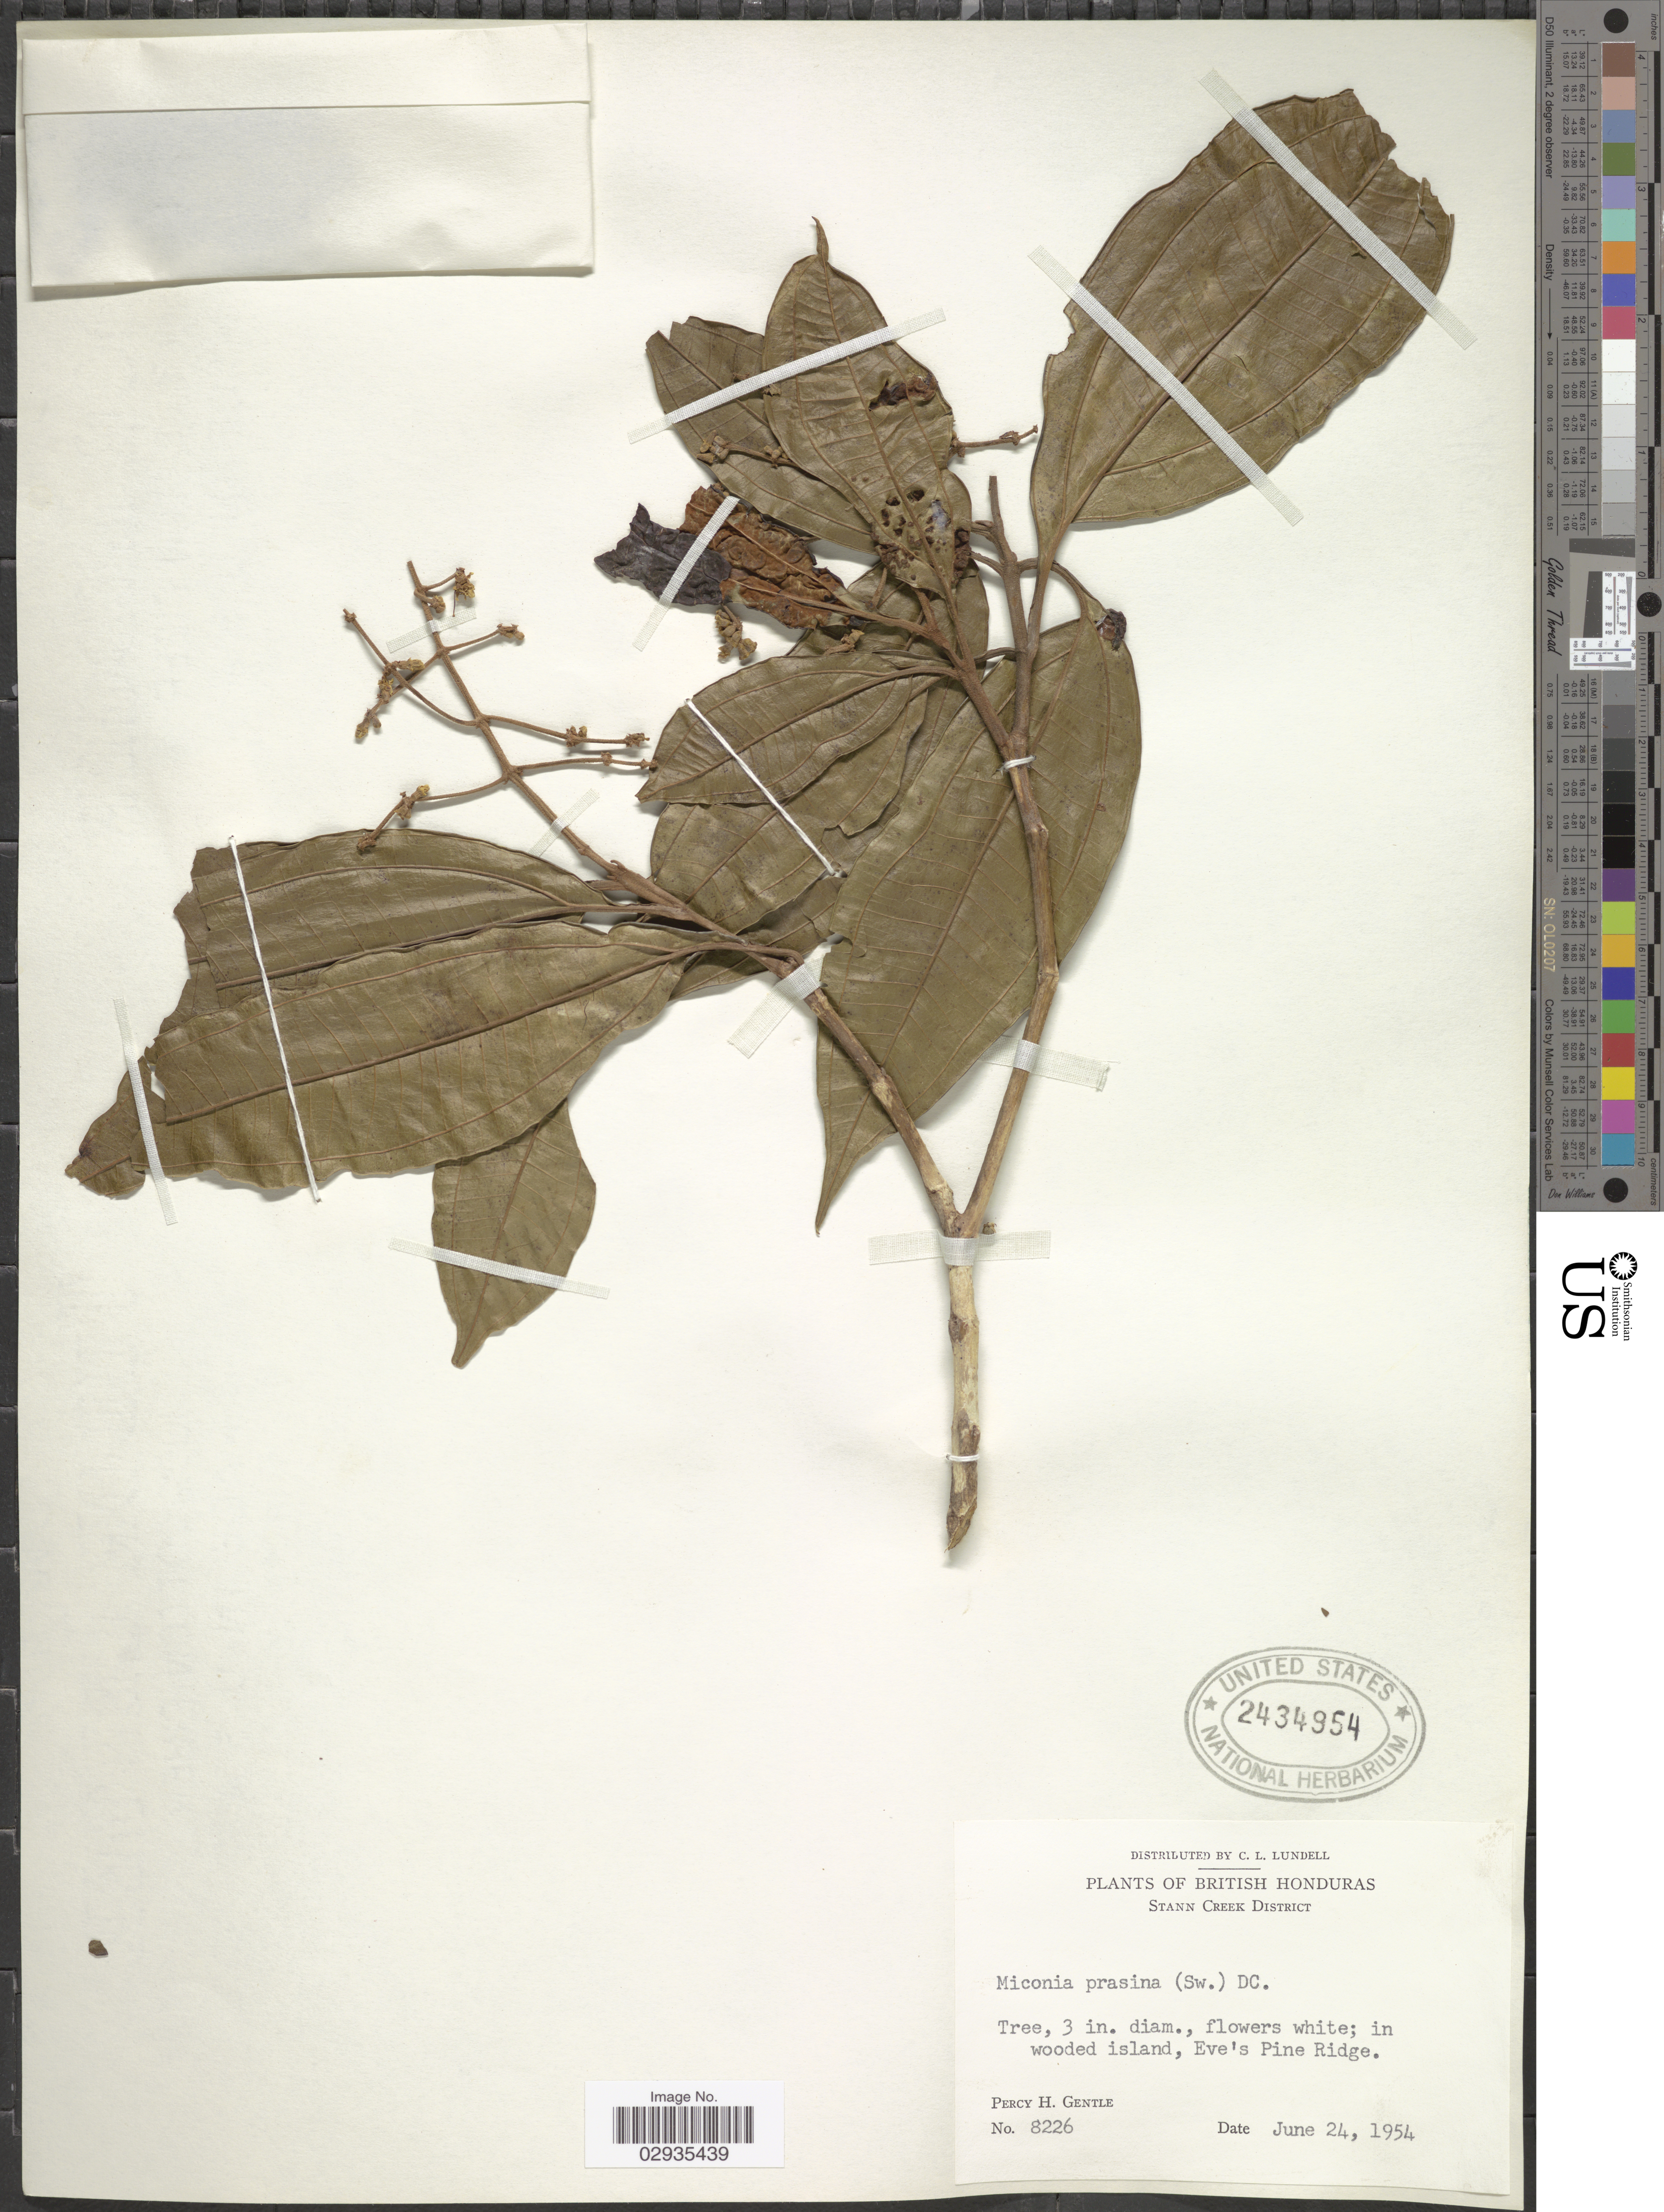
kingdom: Plantae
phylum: Tracheophyta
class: Magnoliopsida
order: Myrtales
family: Melastomataceae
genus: Miconia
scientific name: Miconia prasina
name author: (Sw.) DC.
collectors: P. H. Gentle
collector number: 8226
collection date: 1954-06-24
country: Belize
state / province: Stann Creek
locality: British Honduras, Stann Creek District, in wood island, Eve's Pine Ridge.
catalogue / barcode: US 2434954